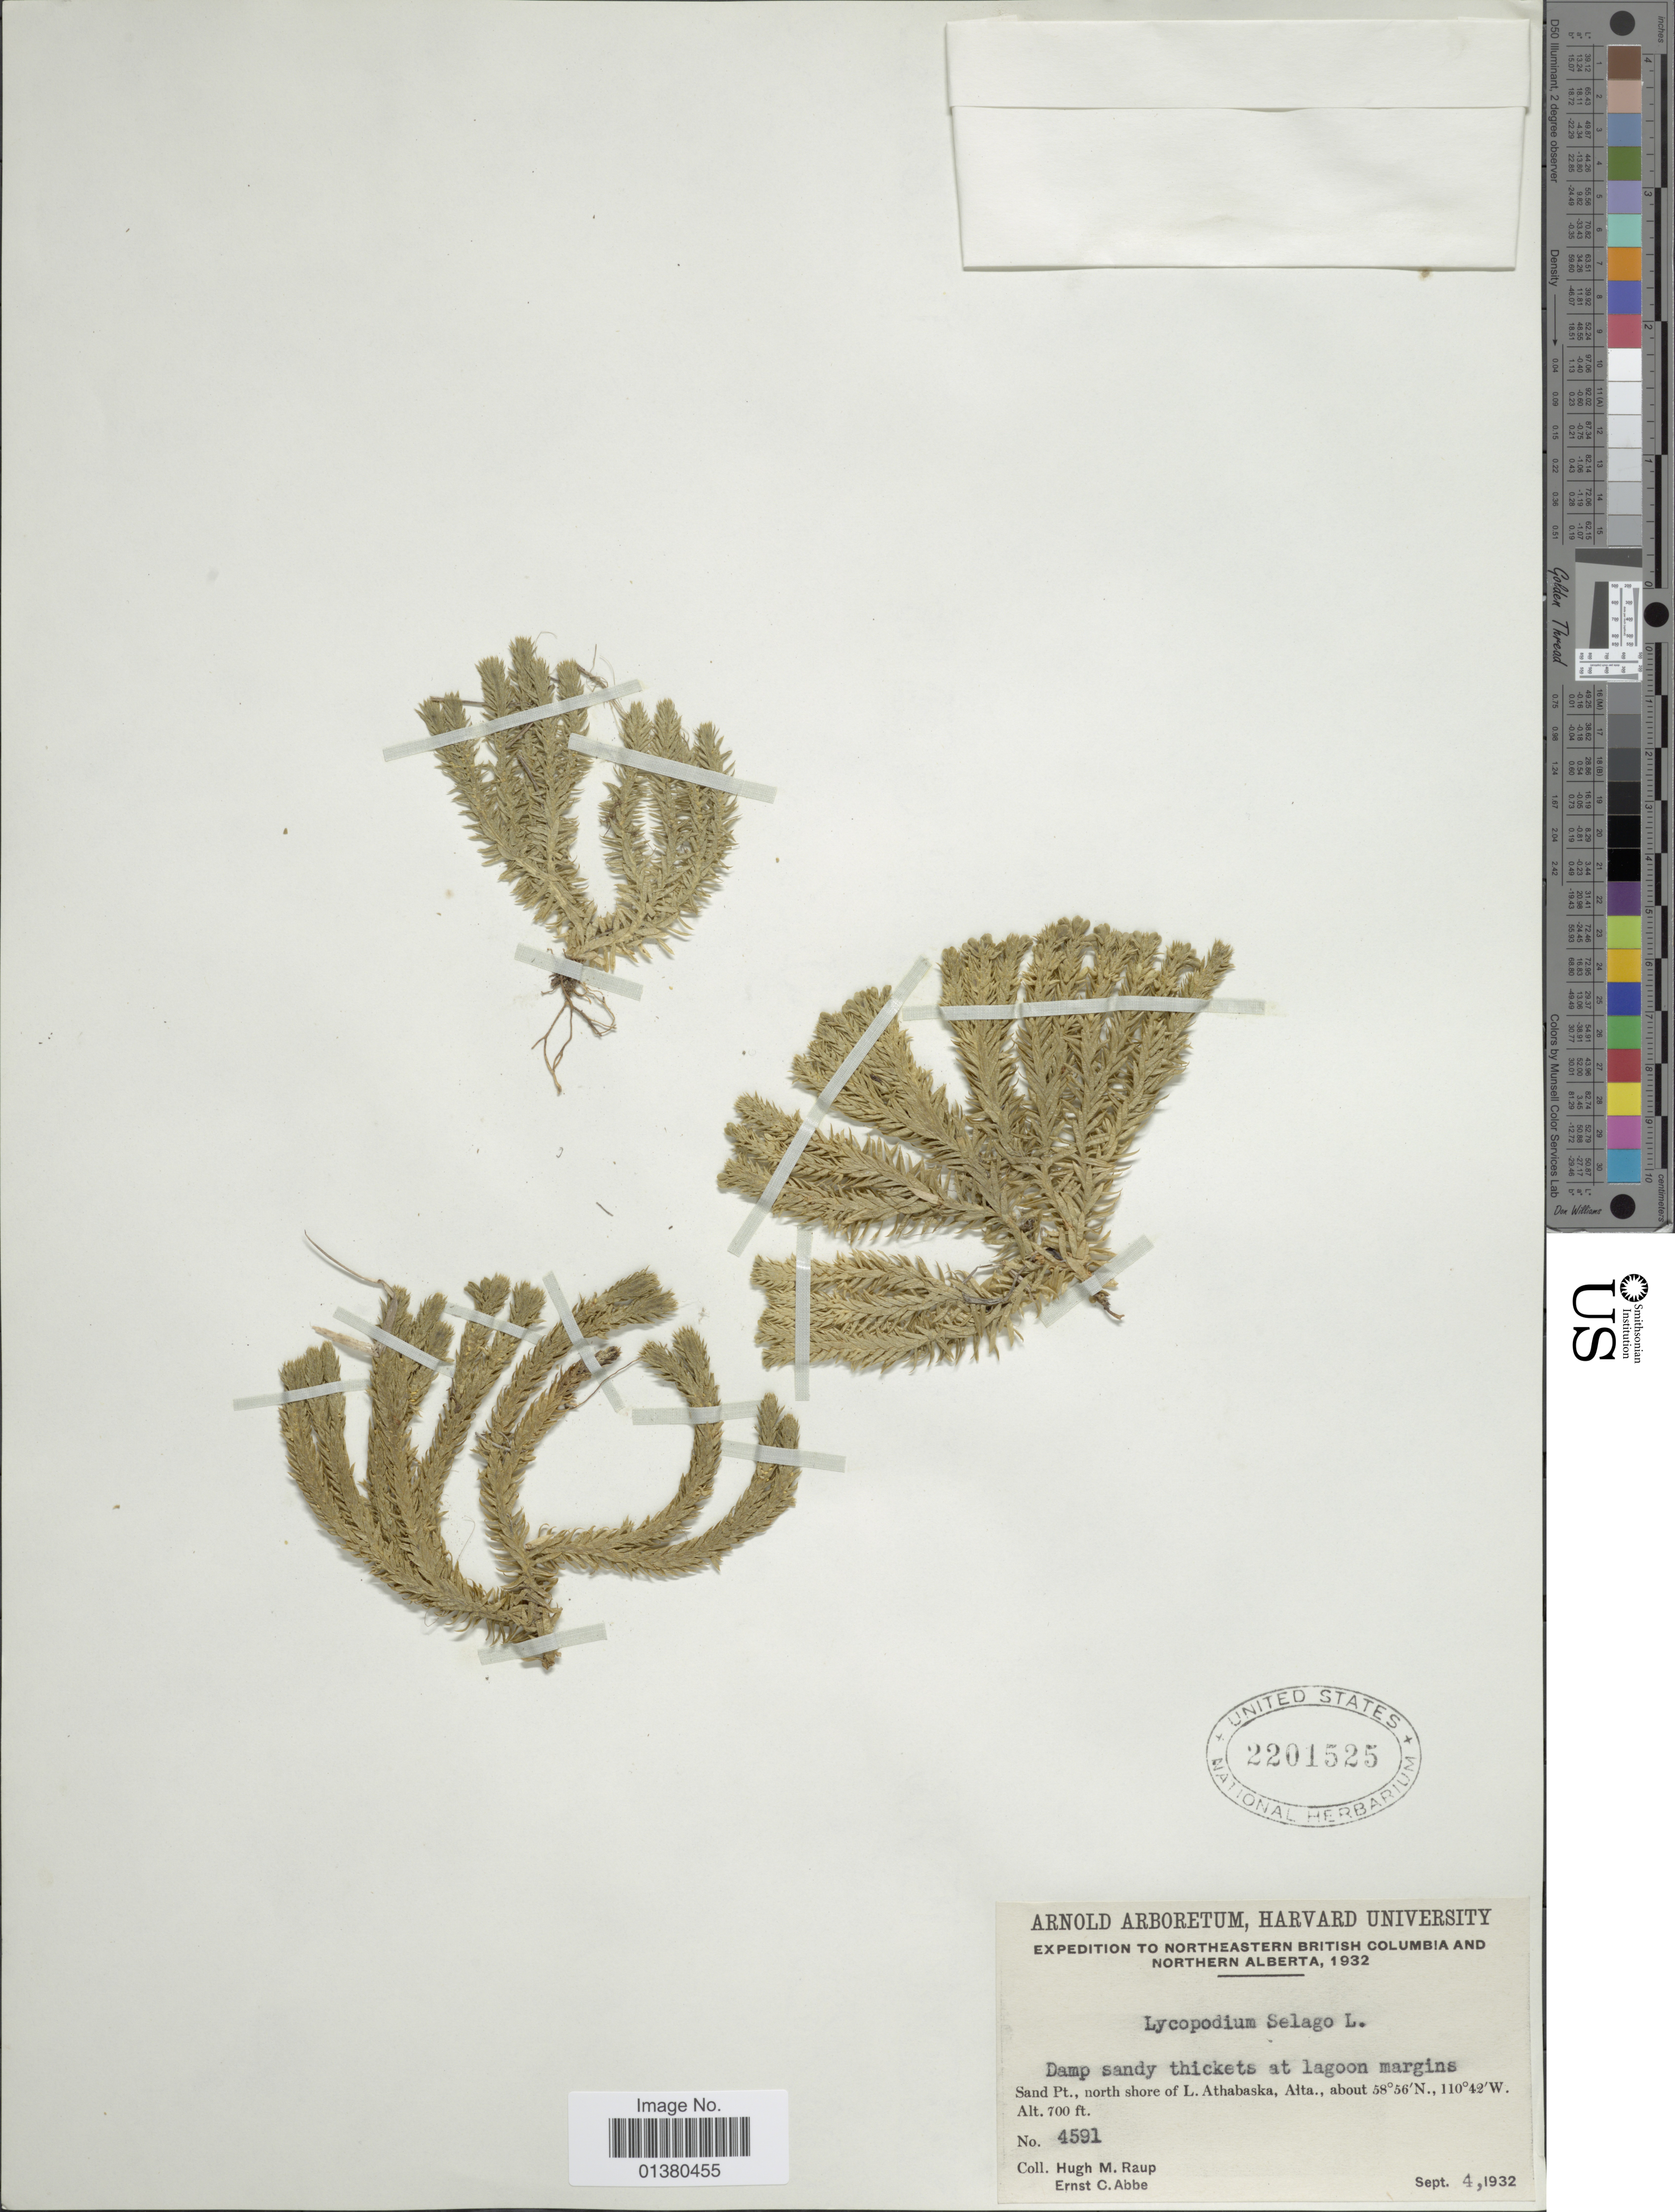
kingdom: Plantae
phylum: Tracheophyta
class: Lycopodiopsida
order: Lycopodiales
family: Lycopodiaceae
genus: Huperzia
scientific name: Huperzia selago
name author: (L.) Bernh. ex Schrank & Mart.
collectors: H. Raup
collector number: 4591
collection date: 1932-09-04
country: Canada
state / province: Alberta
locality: Sand Pt., north shore of L. Athabaks, Alta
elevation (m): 213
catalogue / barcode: US 2201525